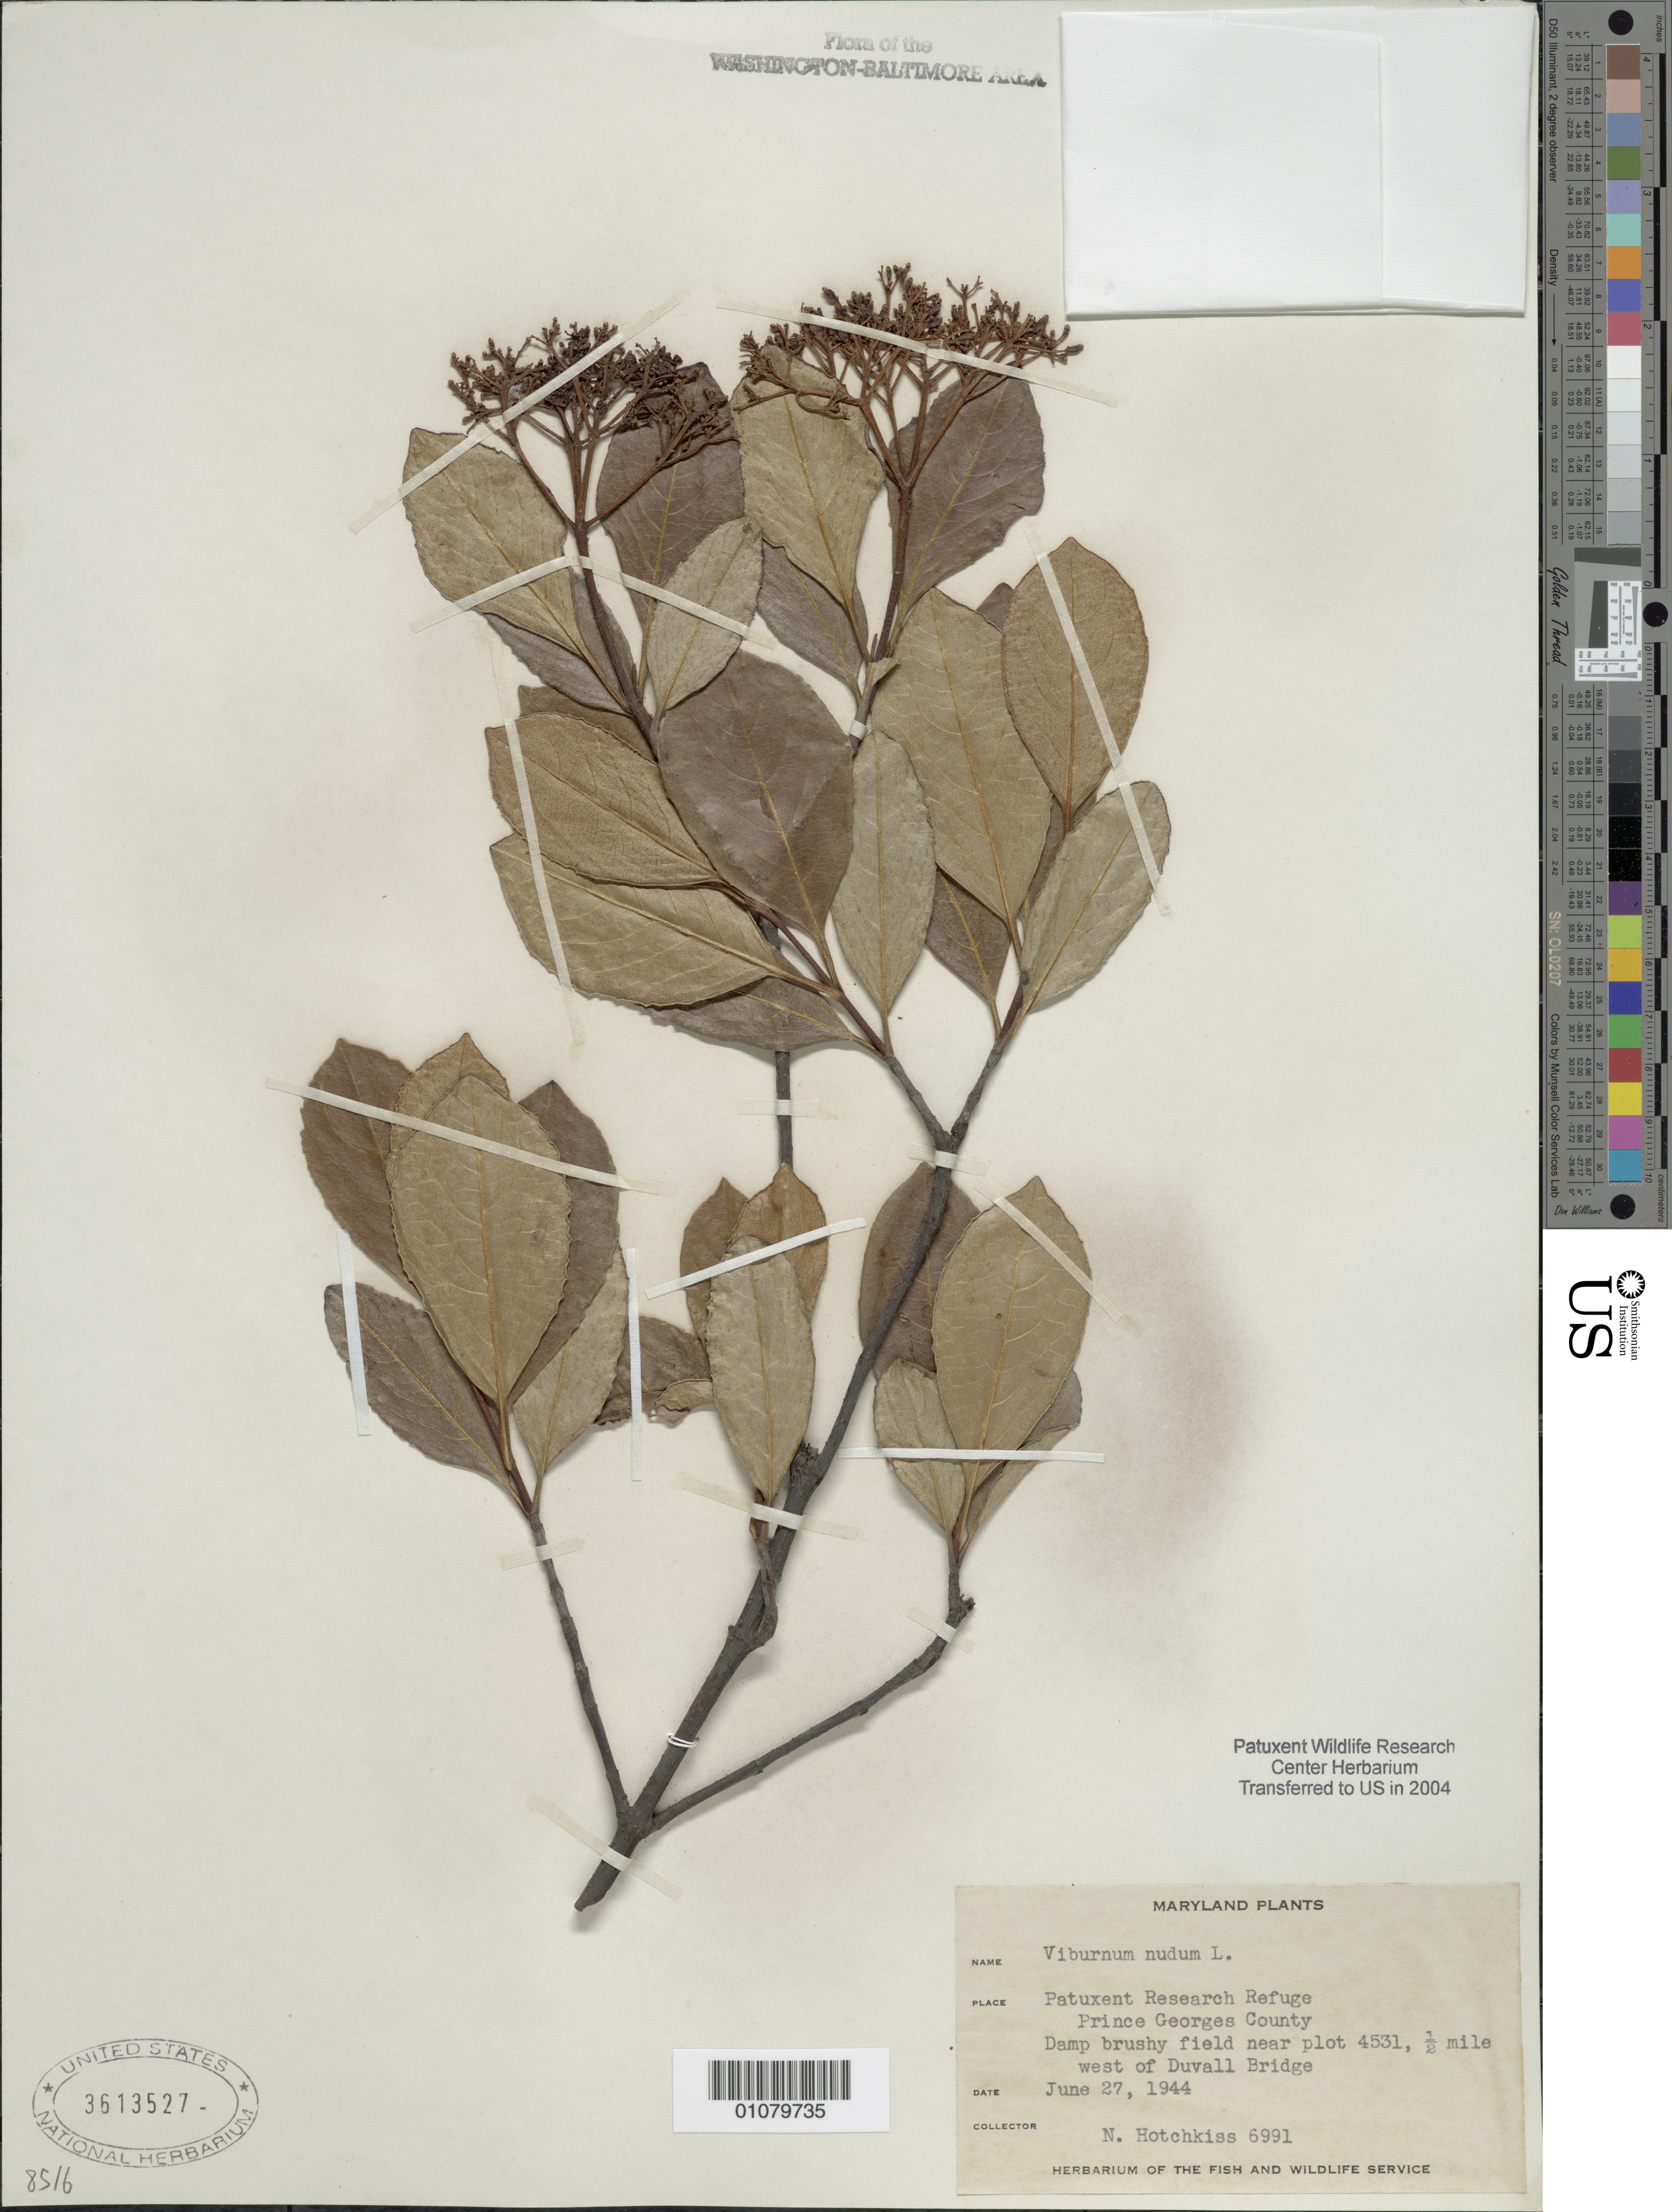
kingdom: Plantae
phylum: Tracheophyta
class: Magnoliopsida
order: Dipsacales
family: Viburnaceae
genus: Viburnum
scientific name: Viburnum nudum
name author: L.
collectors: N. Hotchkiss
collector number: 6991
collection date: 1944-06-27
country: United States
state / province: Maryland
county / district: Prince George's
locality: Patuxent Wildlife Refuge, near plot 4531. .5 mile W. of Duvall Bridge.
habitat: Damp brushy field.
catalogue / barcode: US 3613527